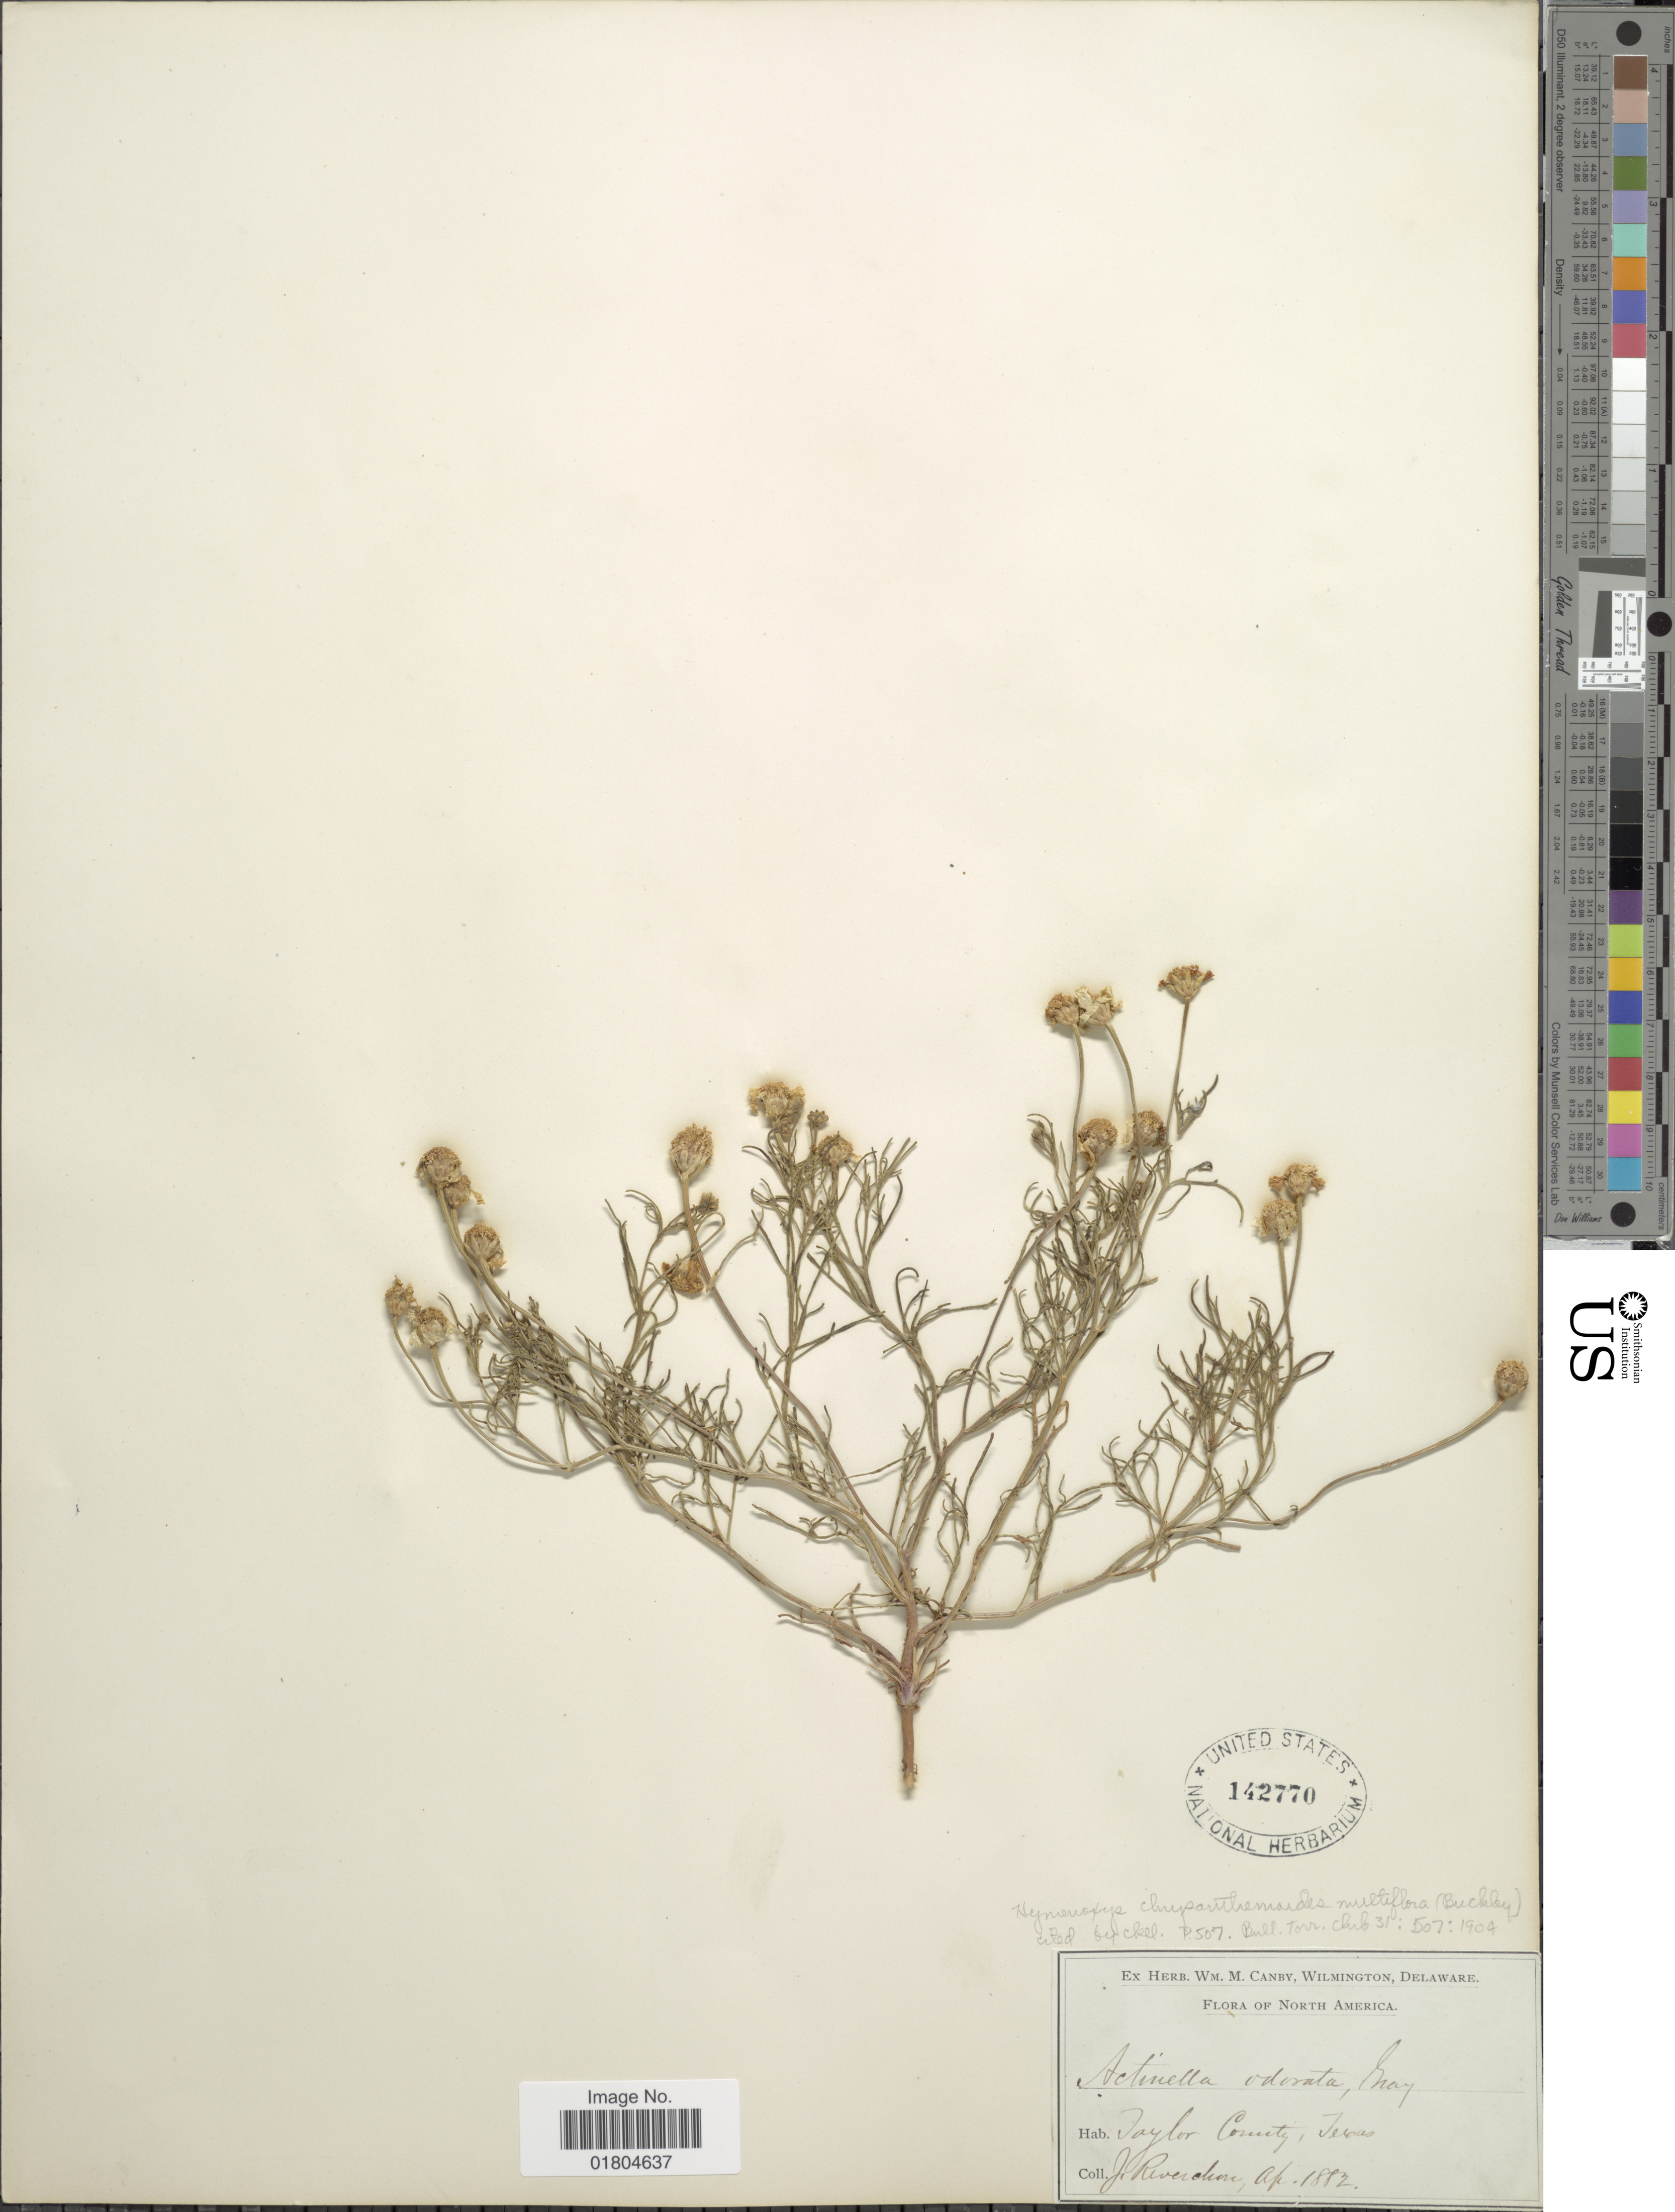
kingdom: Plantae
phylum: Tracheophyta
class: Magnoliopsida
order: Asterales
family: Asteraceae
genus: Hymenoxys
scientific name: Hymenoxys odorata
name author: DC.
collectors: J. Reverchon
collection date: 1882-04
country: United States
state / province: Texas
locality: Taylor County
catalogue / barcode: US 142770